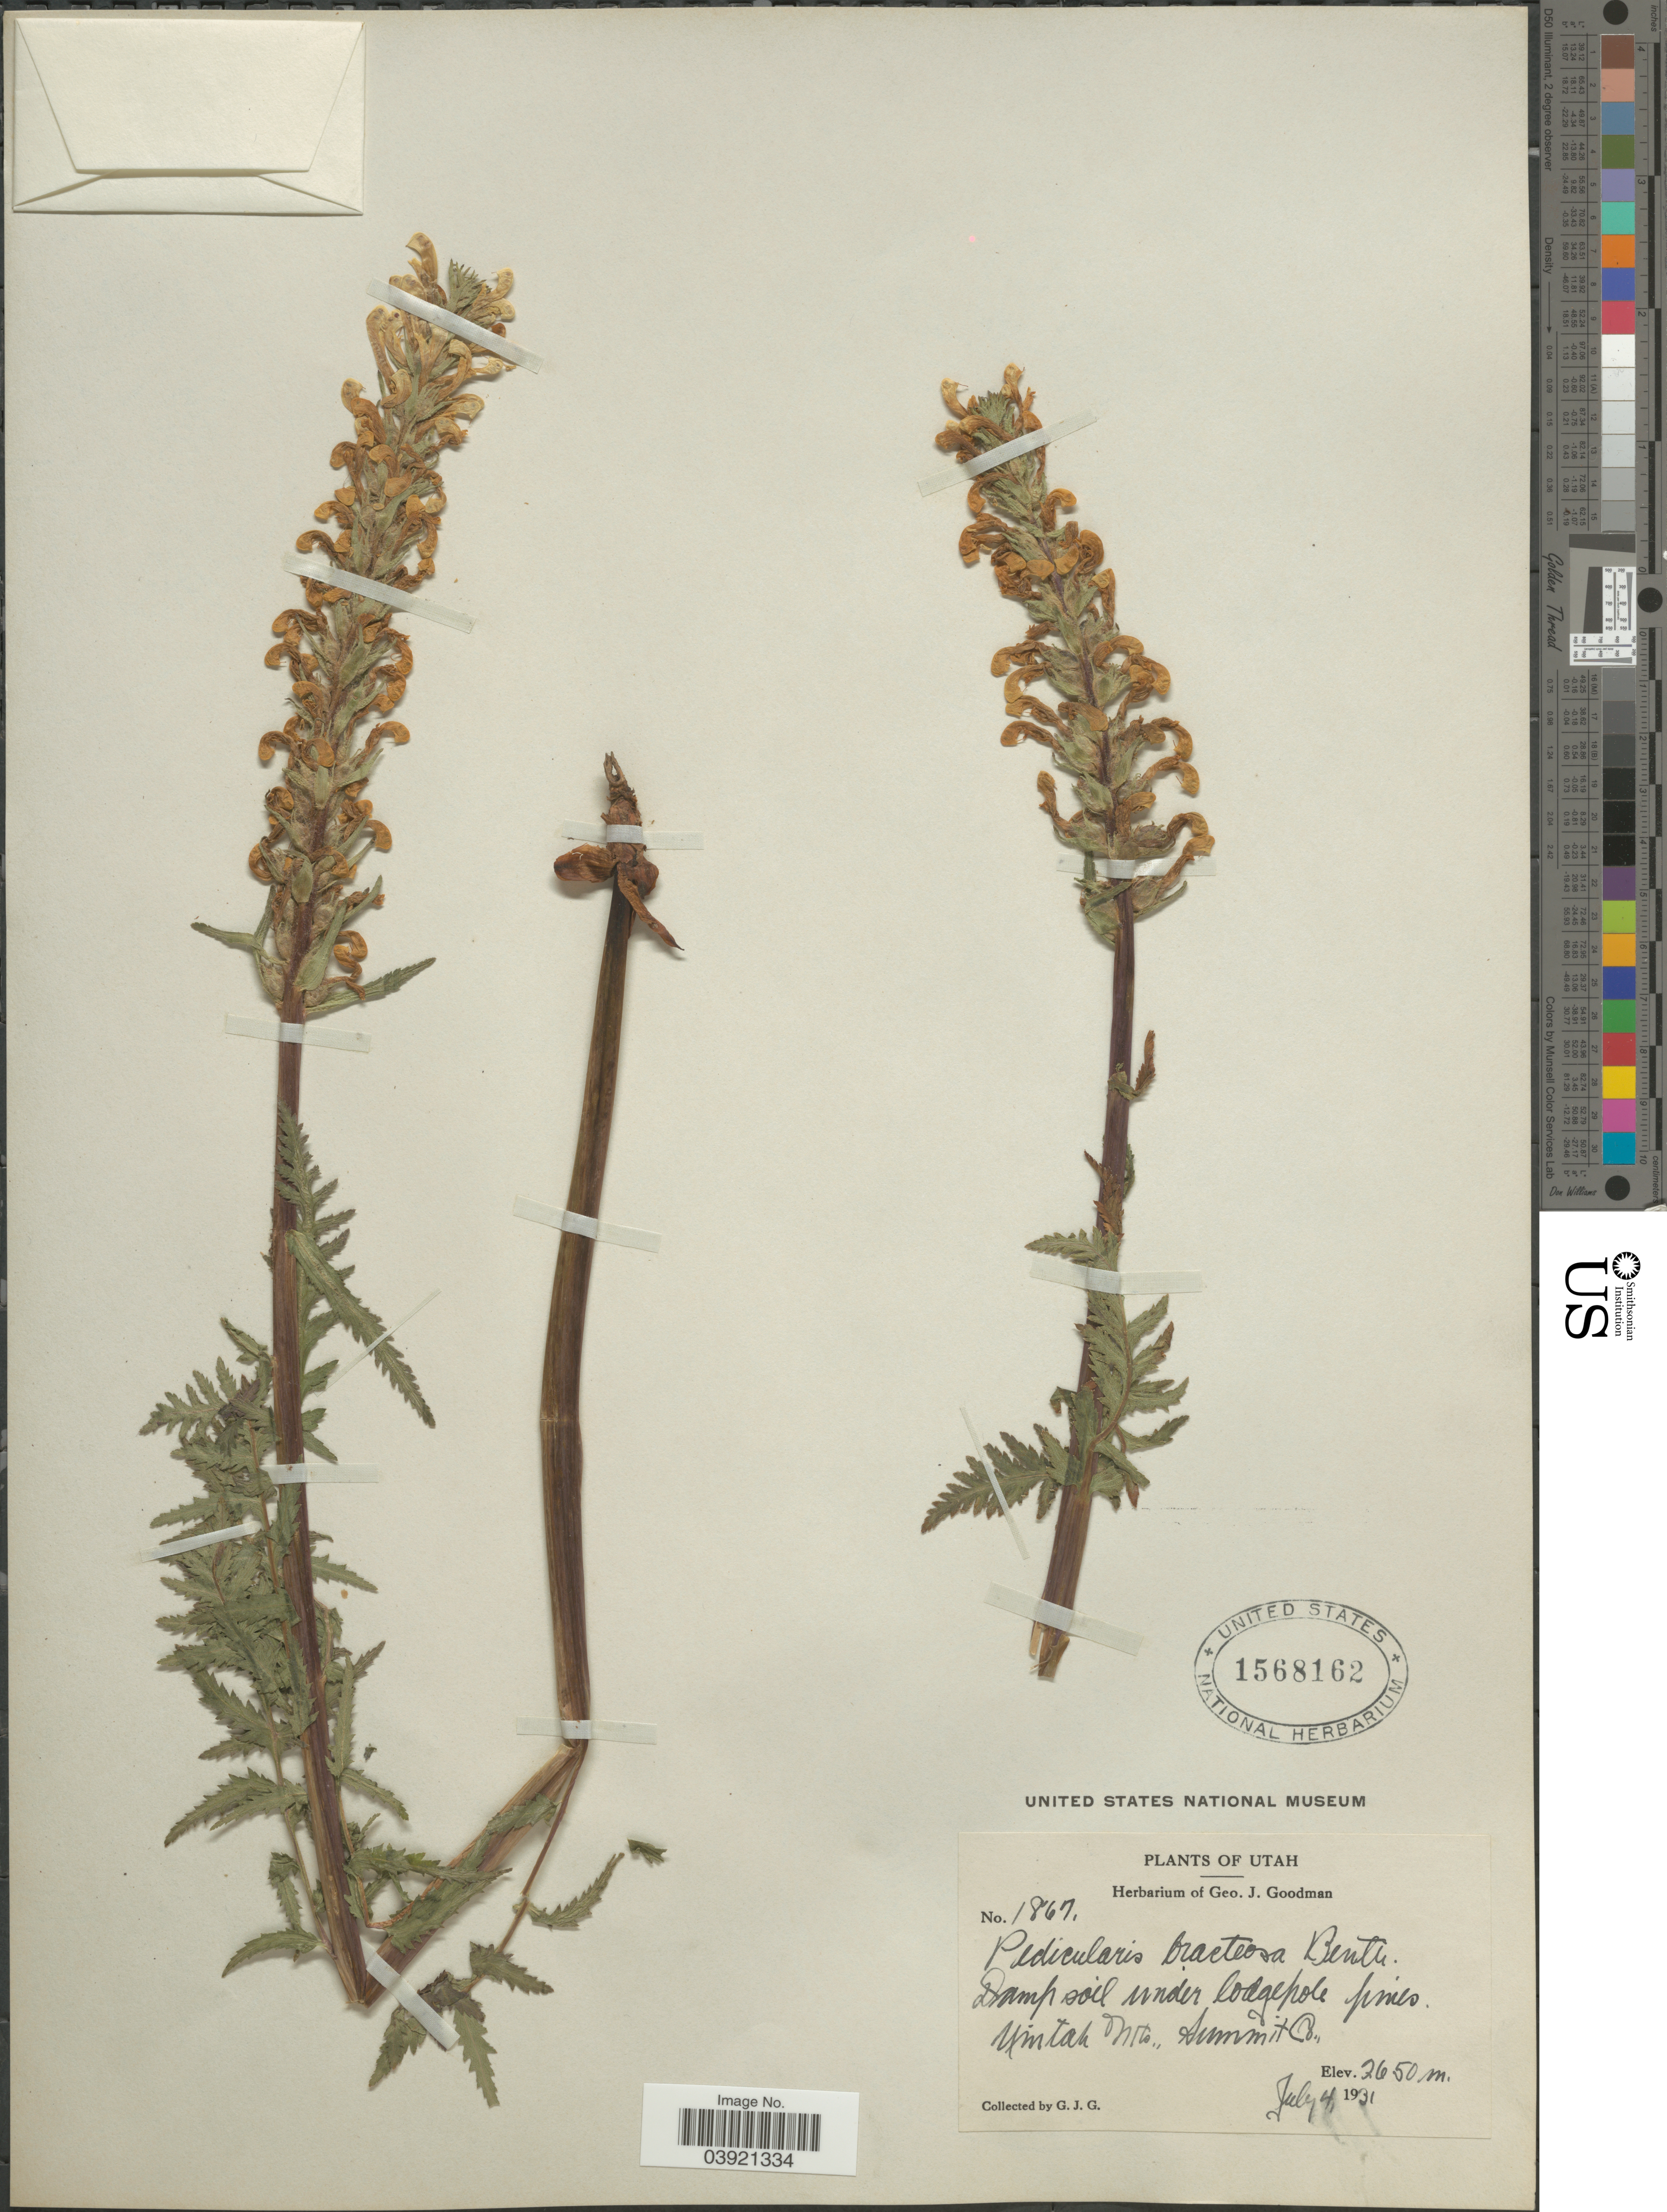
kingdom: Plantae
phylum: Tracheophyta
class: Magnoliopsida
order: Lamiales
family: Orobanchaceae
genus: Pedicularis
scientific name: Pedicularis bracteosa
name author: Benth.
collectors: G. J. Goodman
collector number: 1867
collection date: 1931-07-04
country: United States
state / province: Utah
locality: Samp soil under lodgehole pines Uintah Mts. Summit Co.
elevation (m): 7650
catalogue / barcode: US 1568162